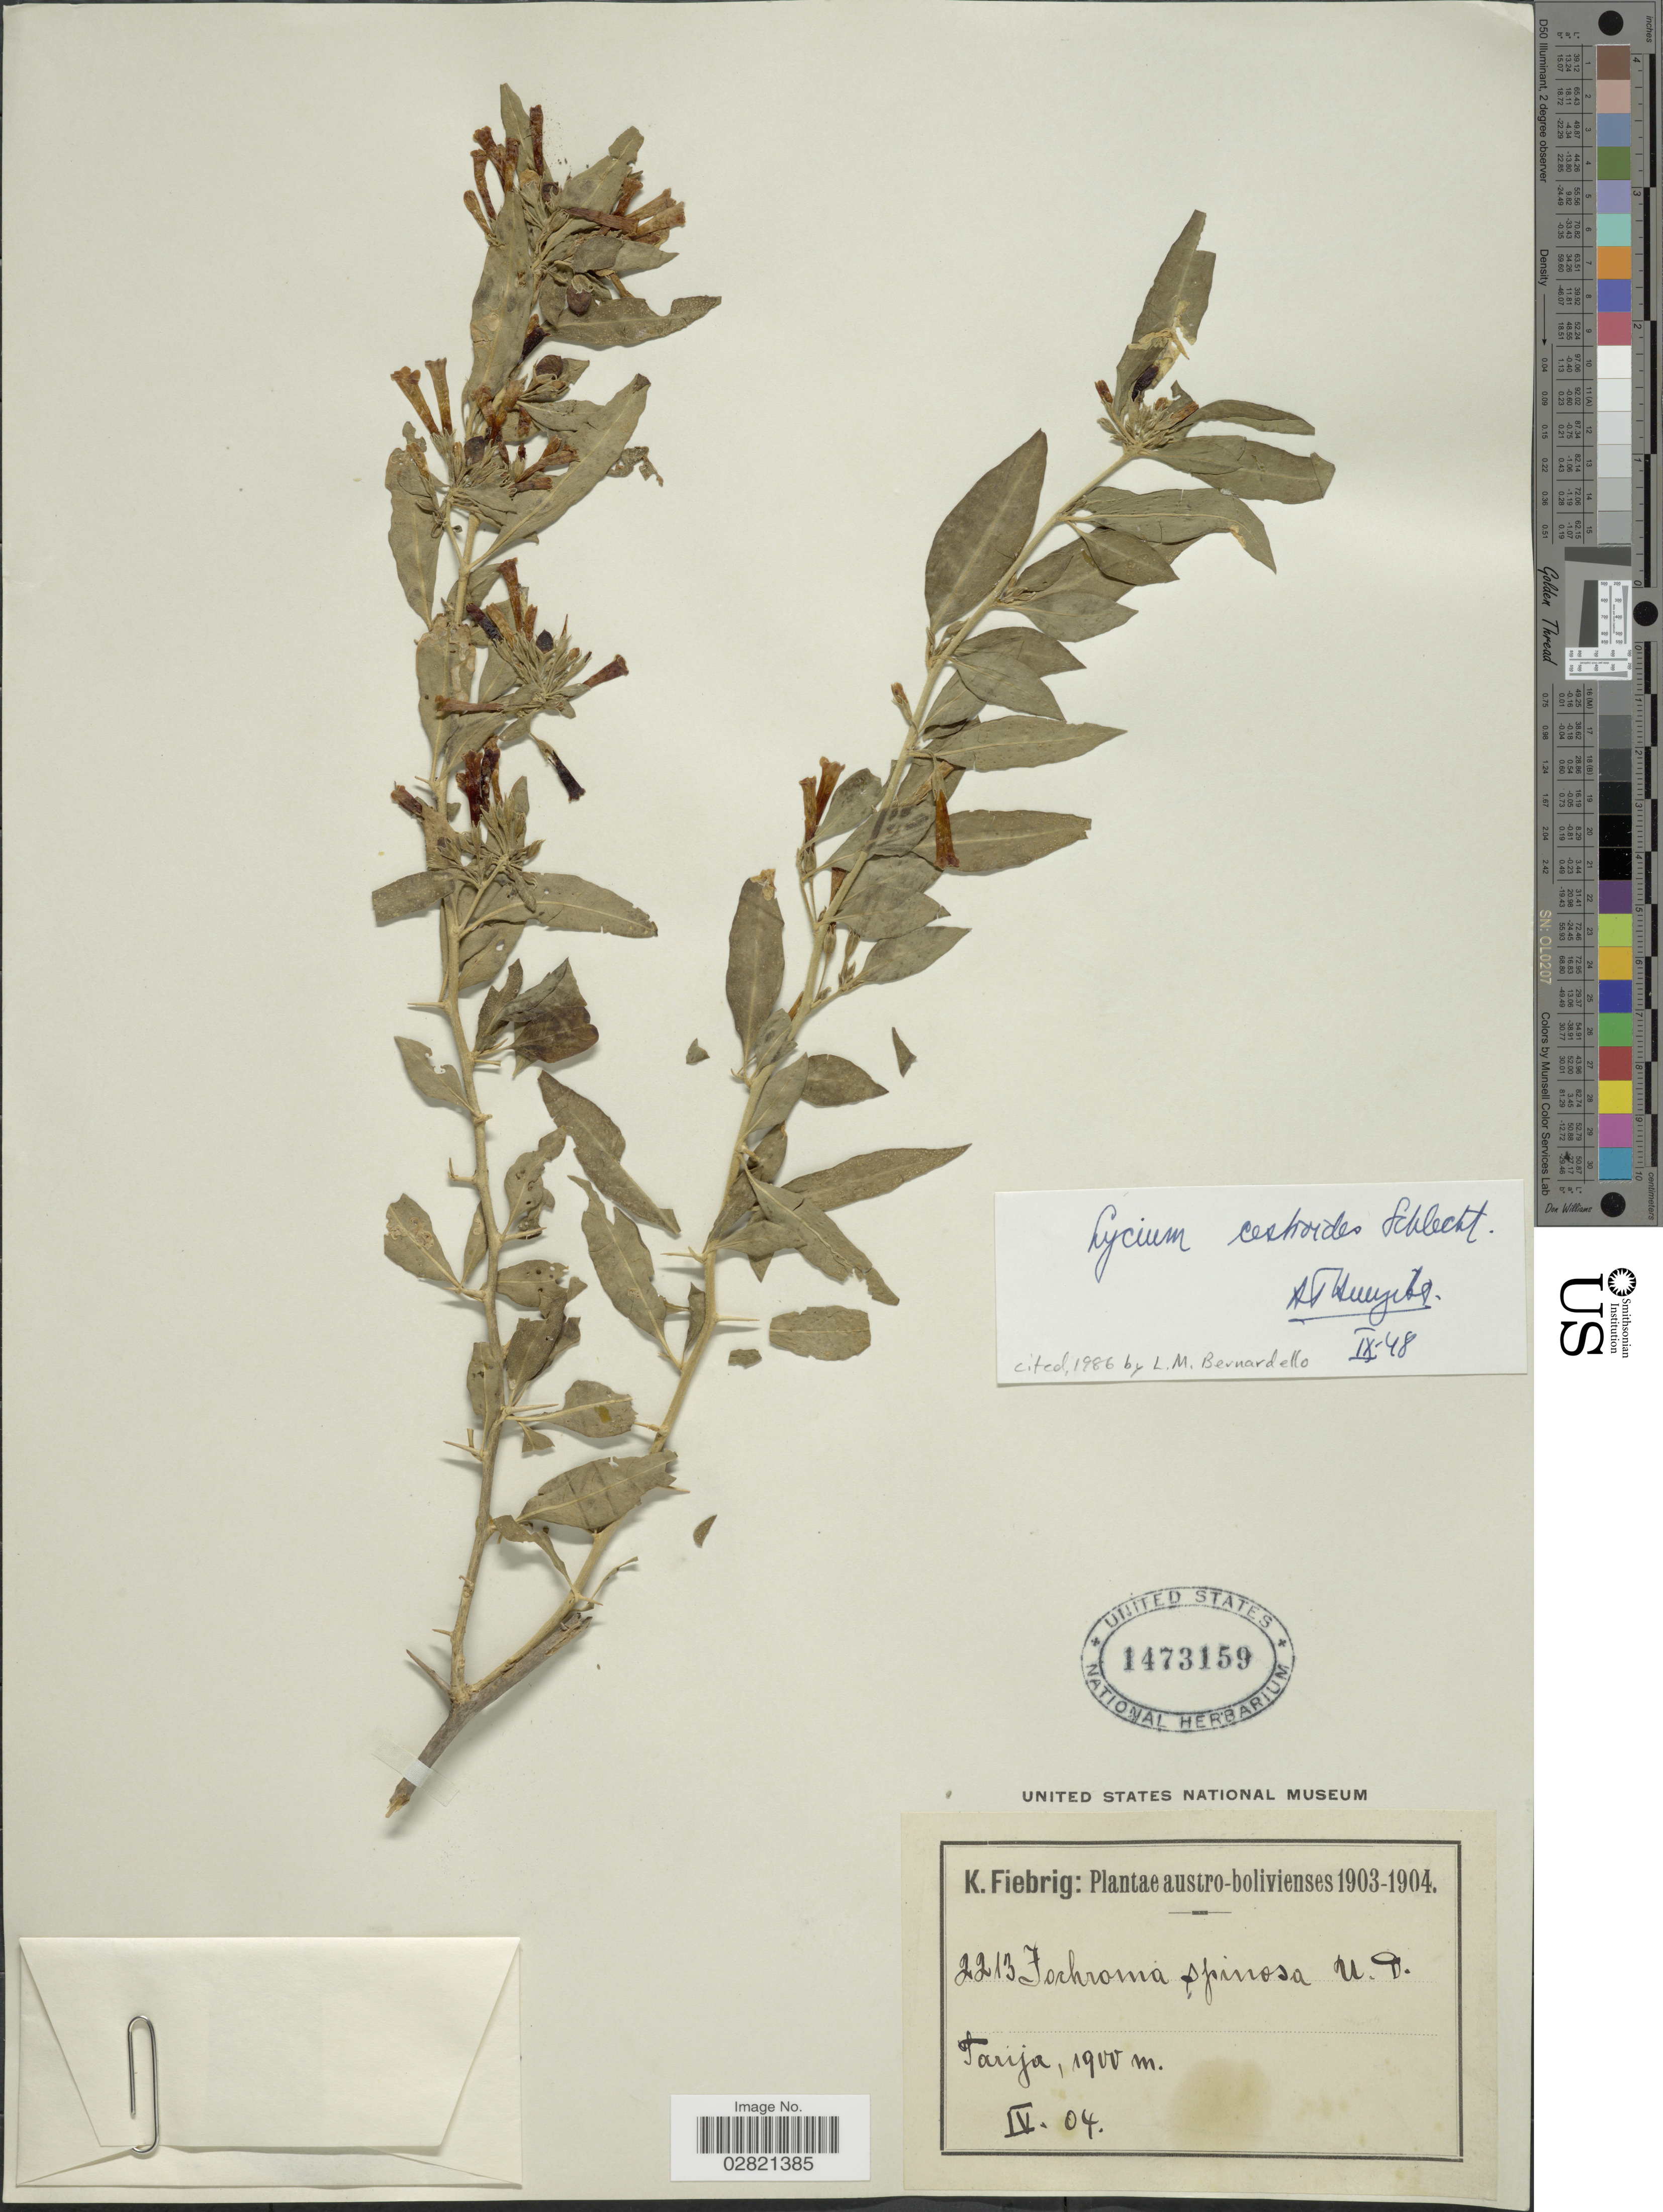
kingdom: Plantae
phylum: Tracheophyta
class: Magnoliopsida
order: Solanales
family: Solanaceae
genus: Lycium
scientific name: Lycium cestroides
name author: Schltdl.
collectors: K. Fiebrig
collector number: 2213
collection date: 1904-04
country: Bolivia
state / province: Tarija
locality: Austro-bolivienses. Tarija.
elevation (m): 1900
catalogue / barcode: US 1473159